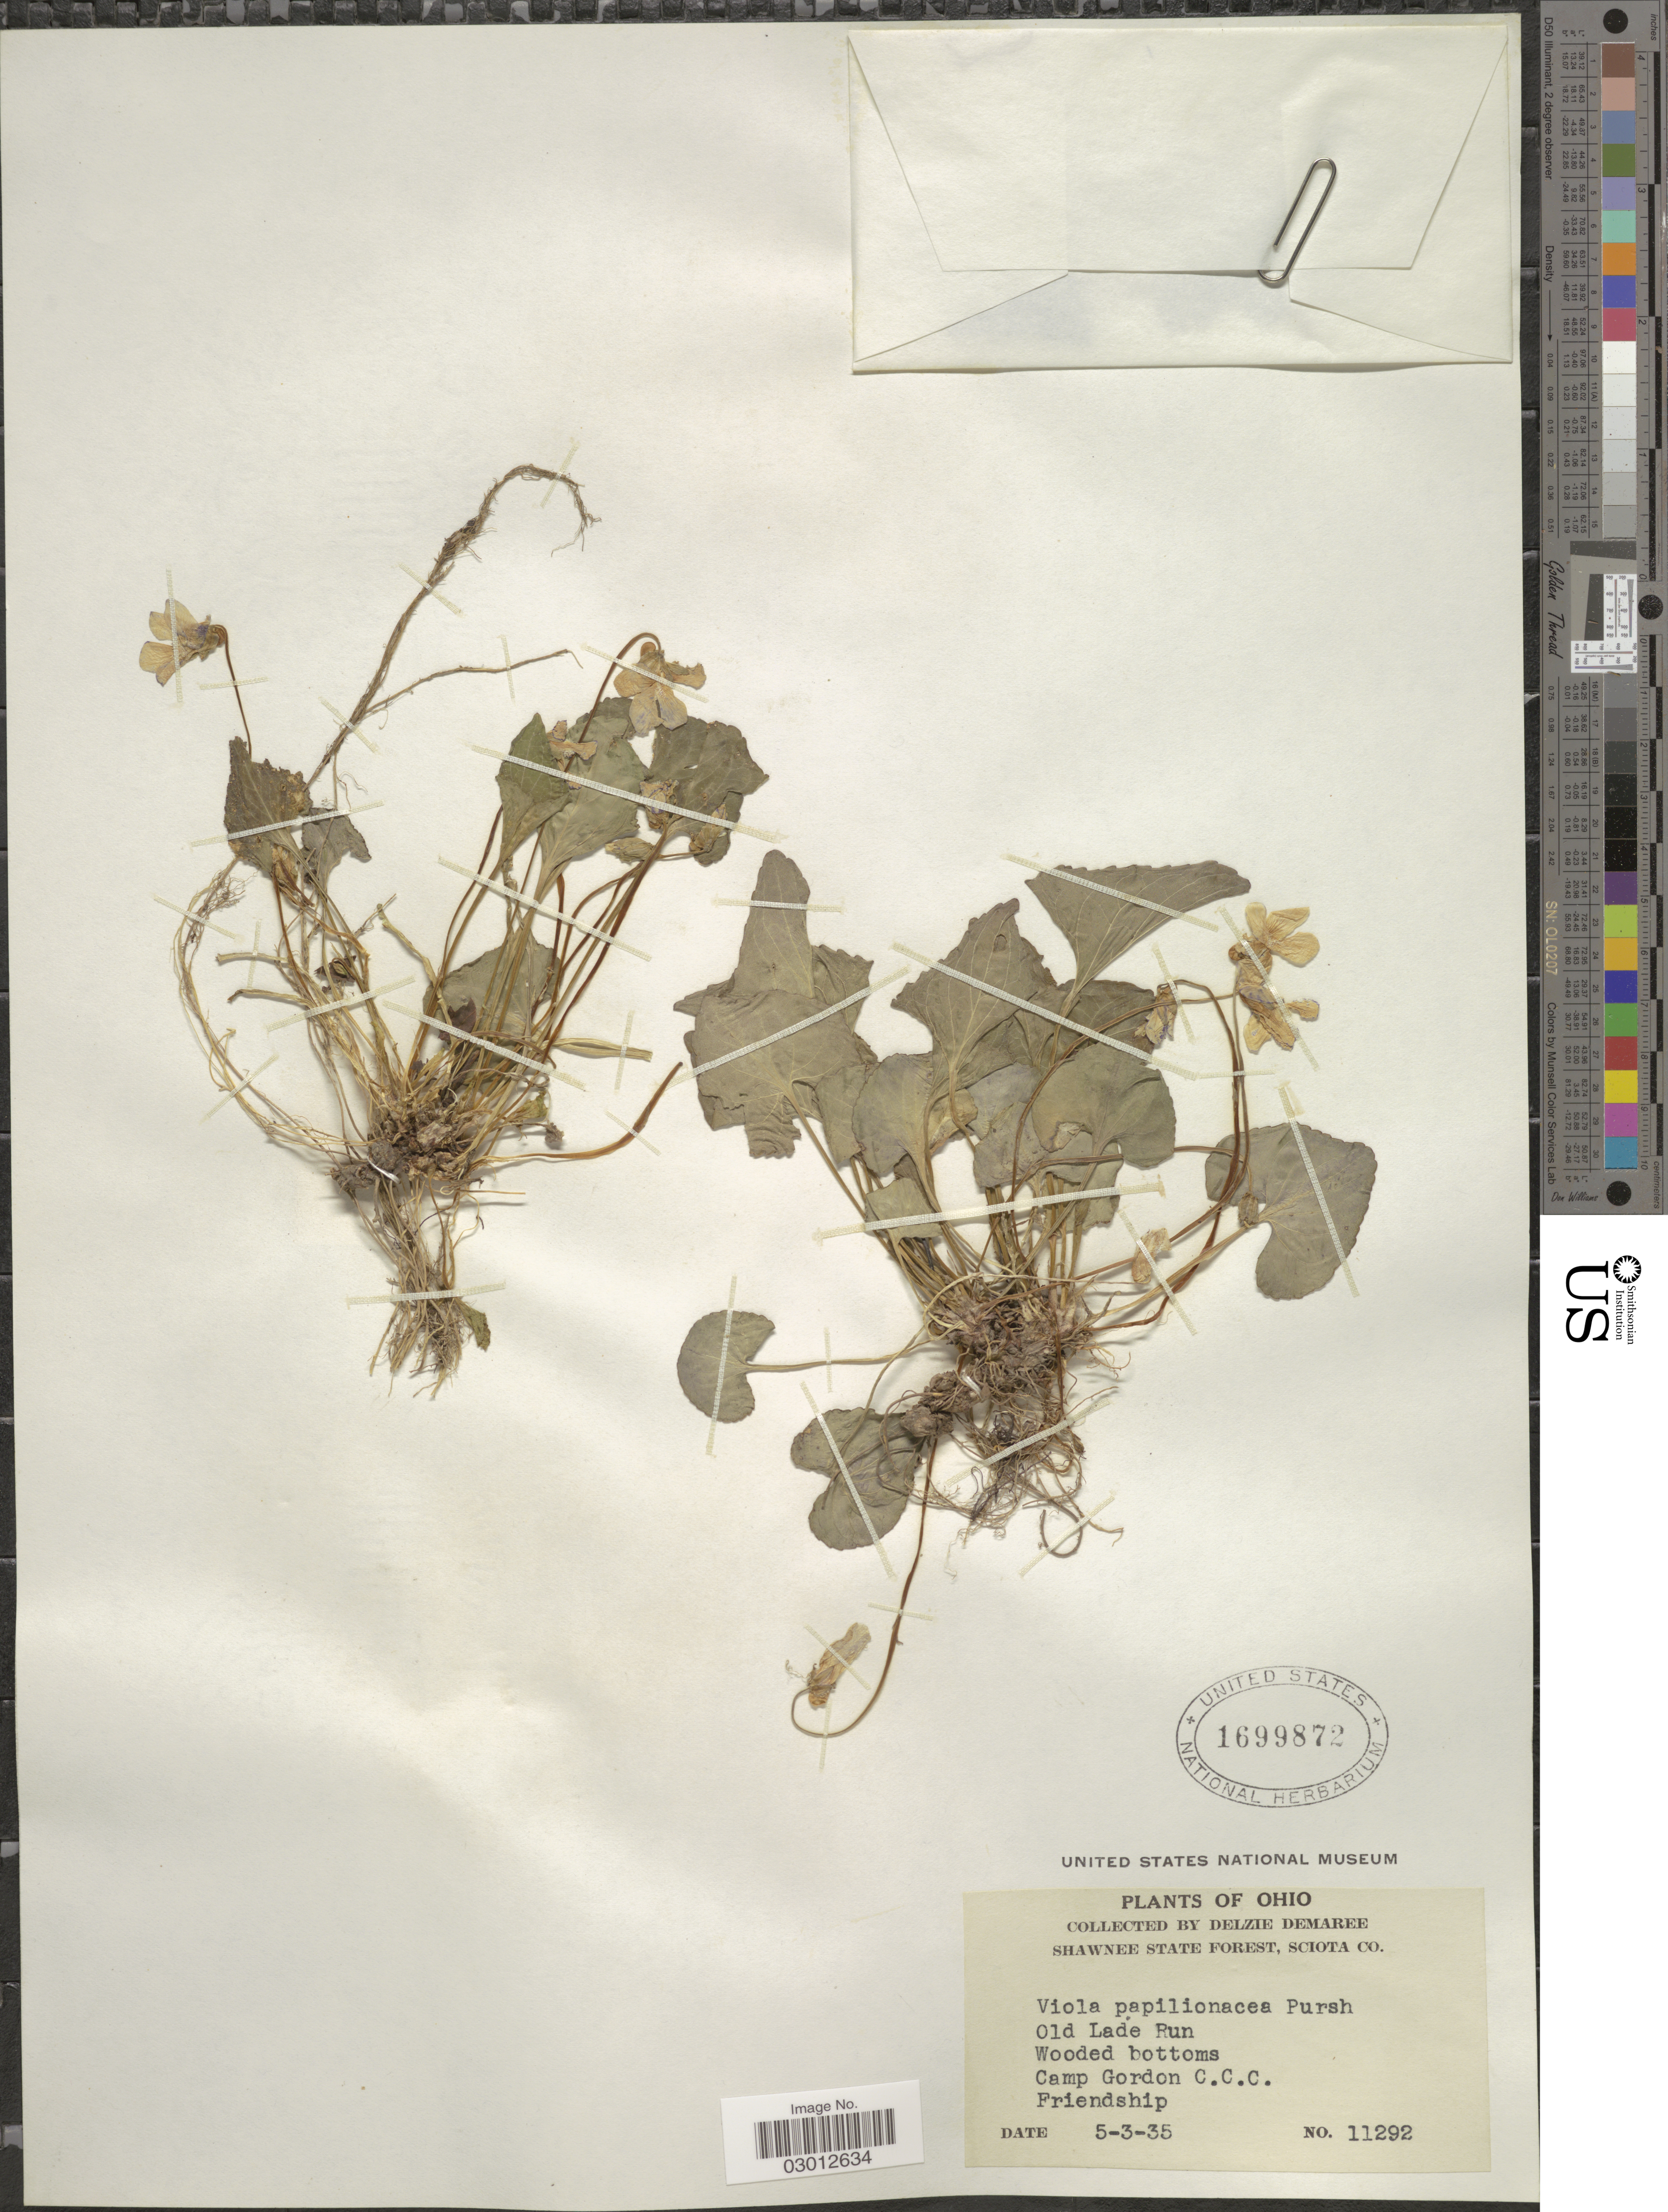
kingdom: Plantae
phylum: Tracheophyta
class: Magnoliopsida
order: Malpighiales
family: Violaceae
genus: Viola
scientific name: Viola papilionacea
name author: Pursh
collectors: D. Demaree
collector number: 11292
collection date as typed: Transcribed d/m/y: 3/5/35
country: United States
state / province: Ohio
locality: Shawnee State Forest, Sciota Co., Old Lade Run, Wooded bottoms, Camp Gordon C.C.C., Friendship.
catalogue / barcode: US 1699872